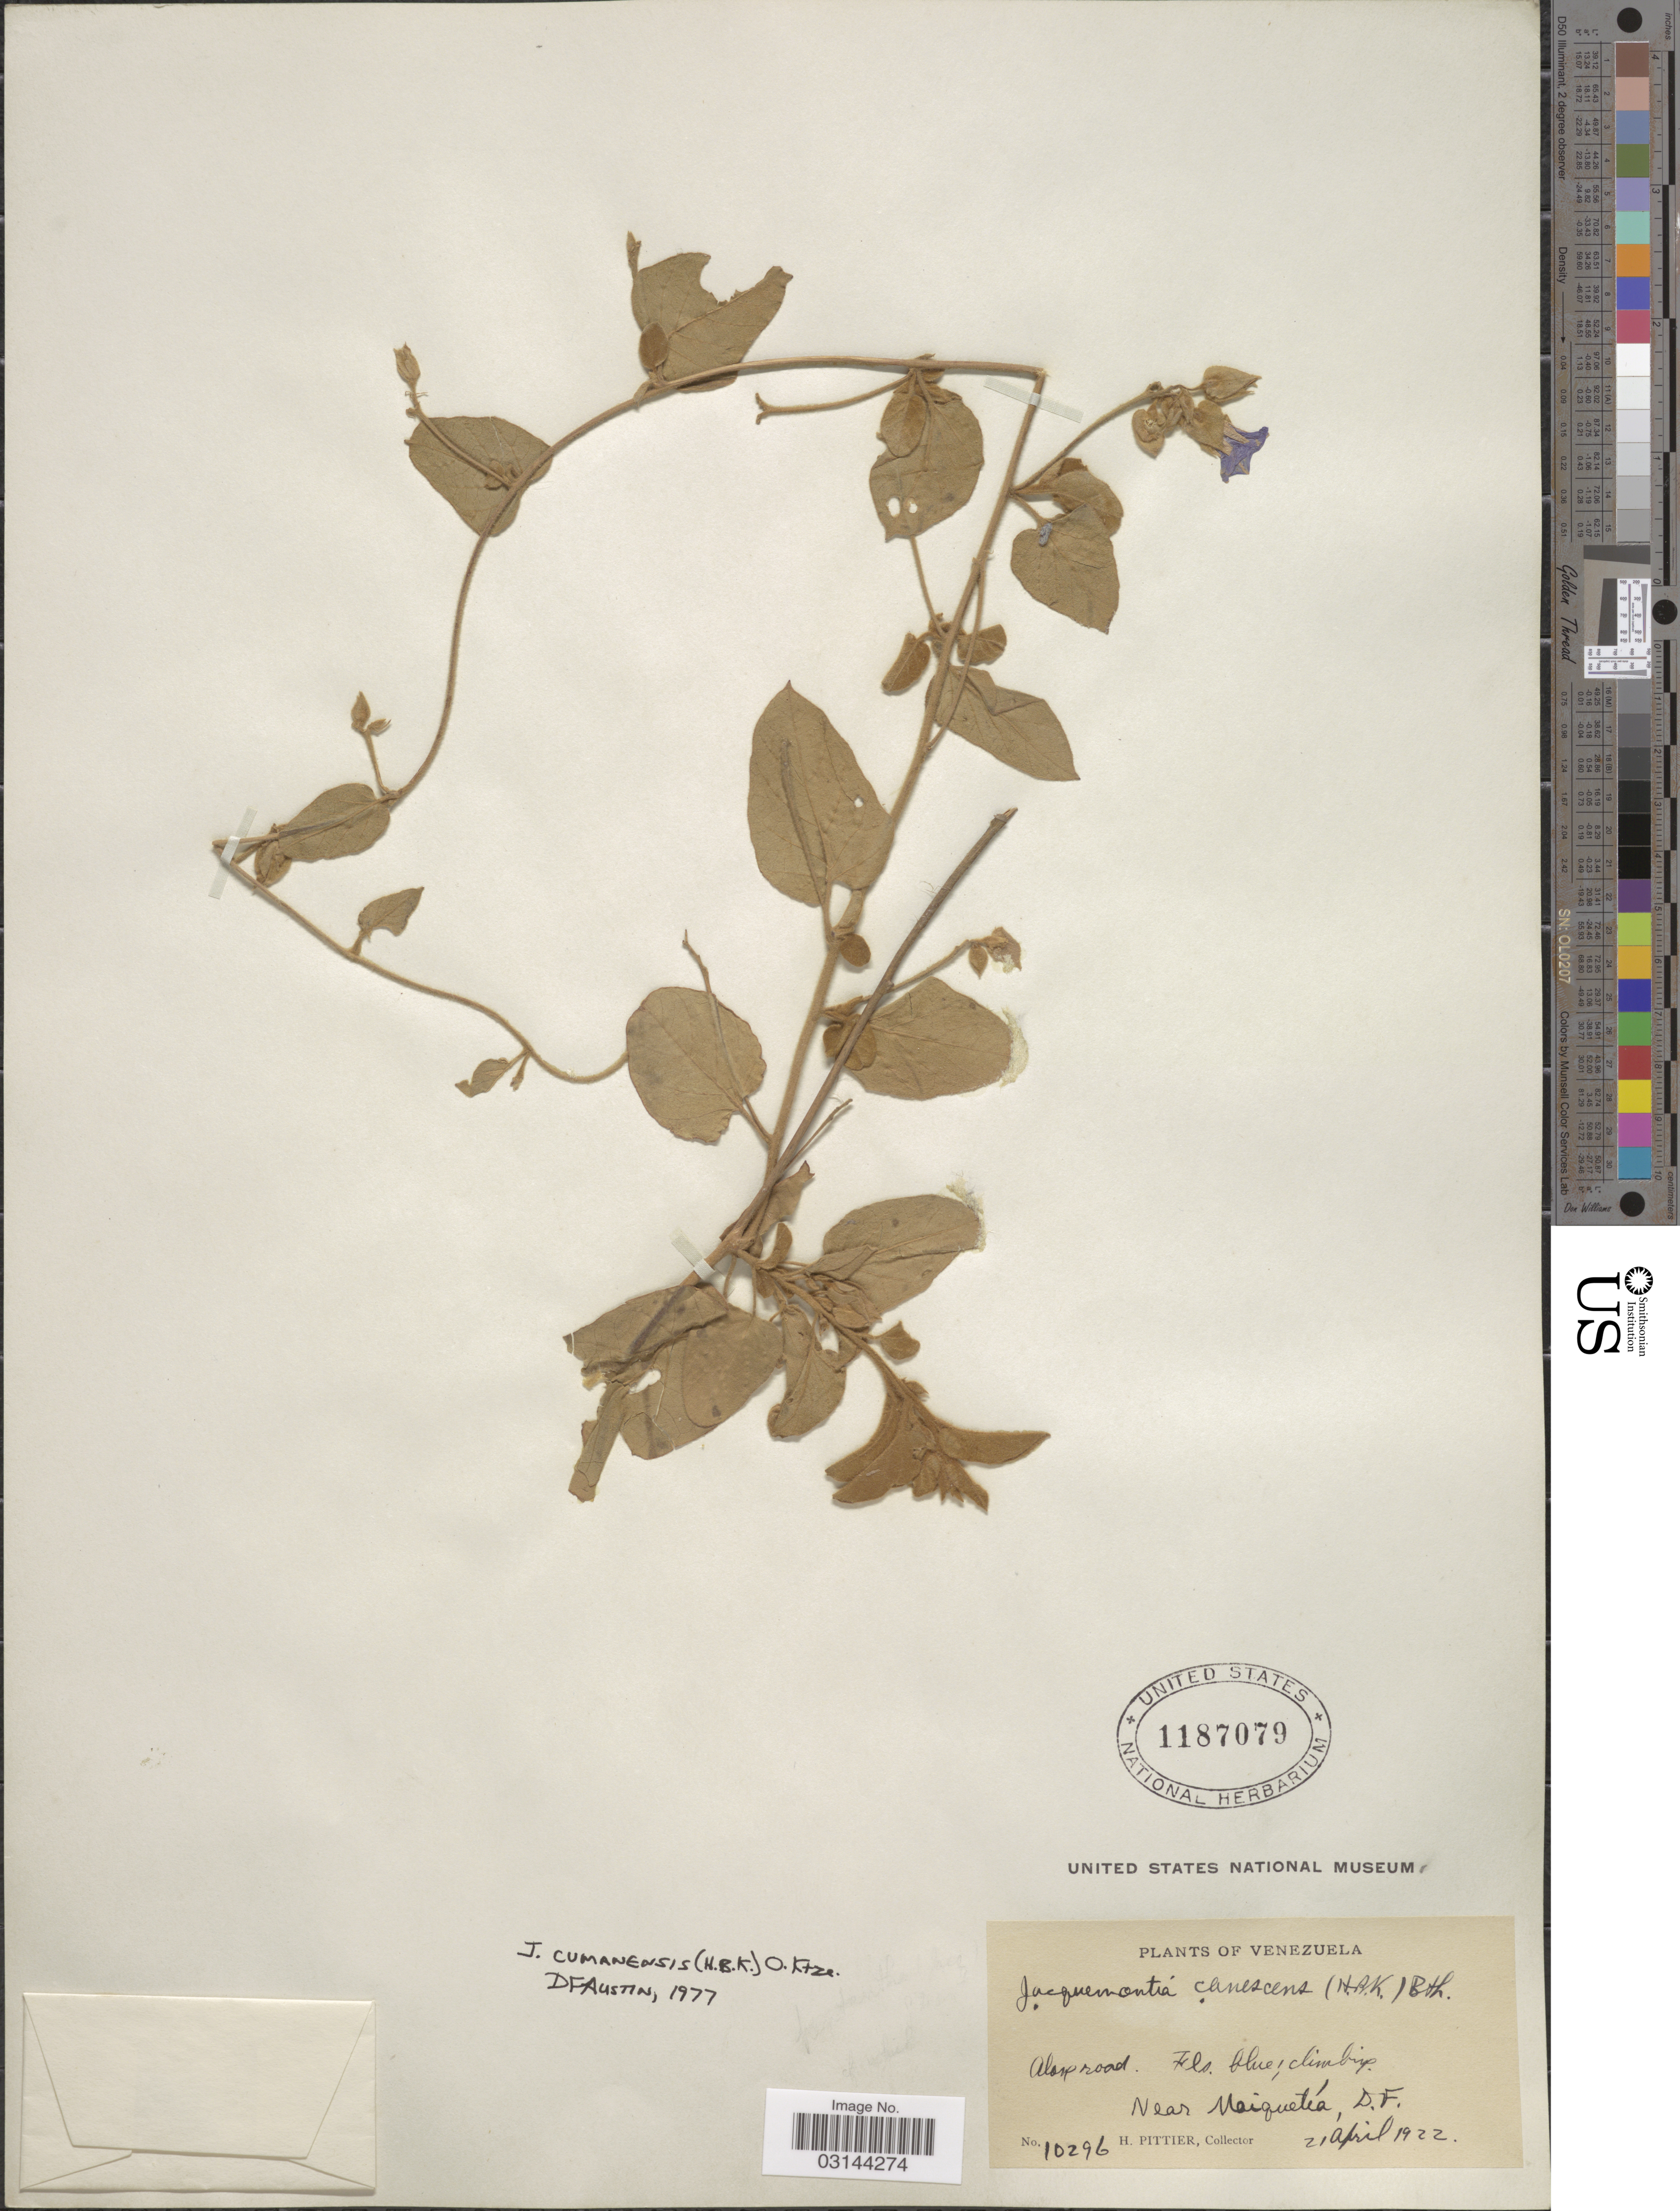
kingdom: Plantae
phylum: Tracheophyta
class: Magnoliopsida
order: Solanales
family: Convolvulaceae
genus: Jacquemontia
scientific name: Jacquemontia cumanensis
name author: (Kuntze) Kuntze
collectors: H. F. Pittier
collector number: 10296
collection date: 1922-04-21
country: Venezuela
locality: Near Maiquetía, D.F.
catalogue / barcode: US 1187079